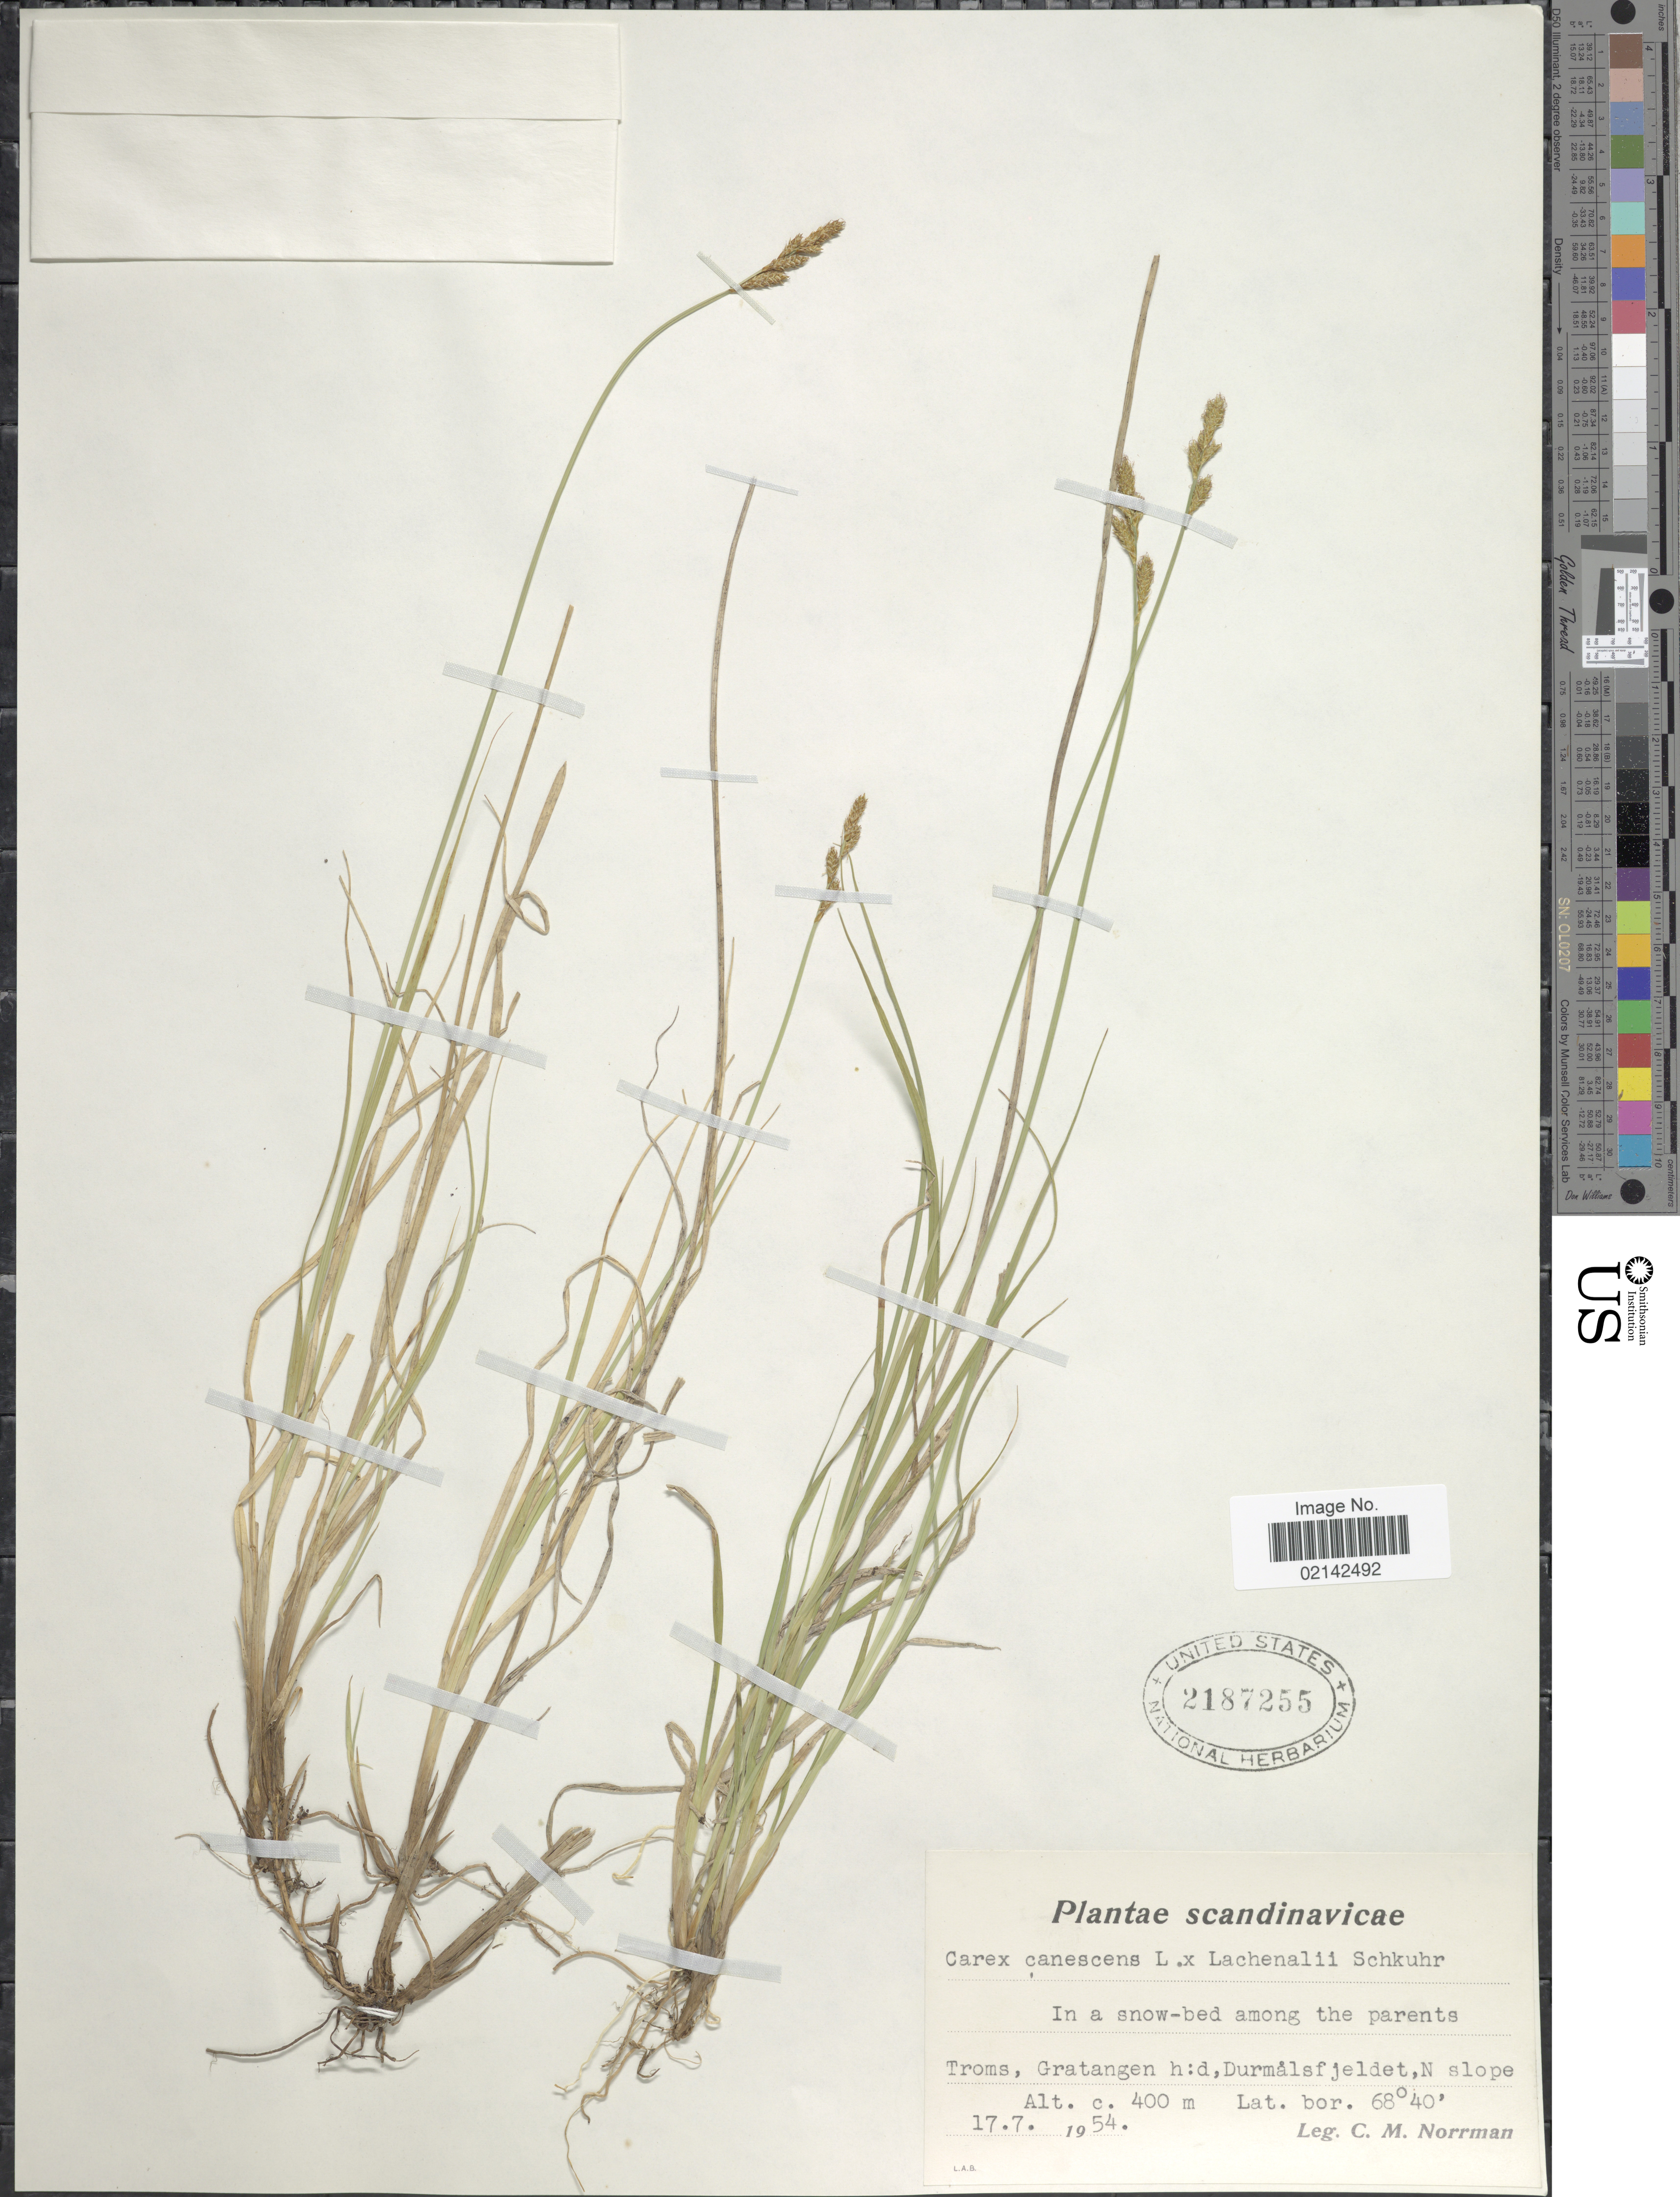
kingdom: Plantae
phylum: Tracheophyta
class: Liliopsida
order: Poales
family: Cyperaceae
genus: Carex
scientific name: Carex canescens L. x C. lachenalii Schkuhr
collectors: C. Norrman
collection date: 1954-07-17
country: Norway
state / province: Troms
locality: Scandinavicae, Troms, Gratangen h:d, Durmalsfjeldet, N slope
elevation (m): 400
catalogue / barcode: US 2187255